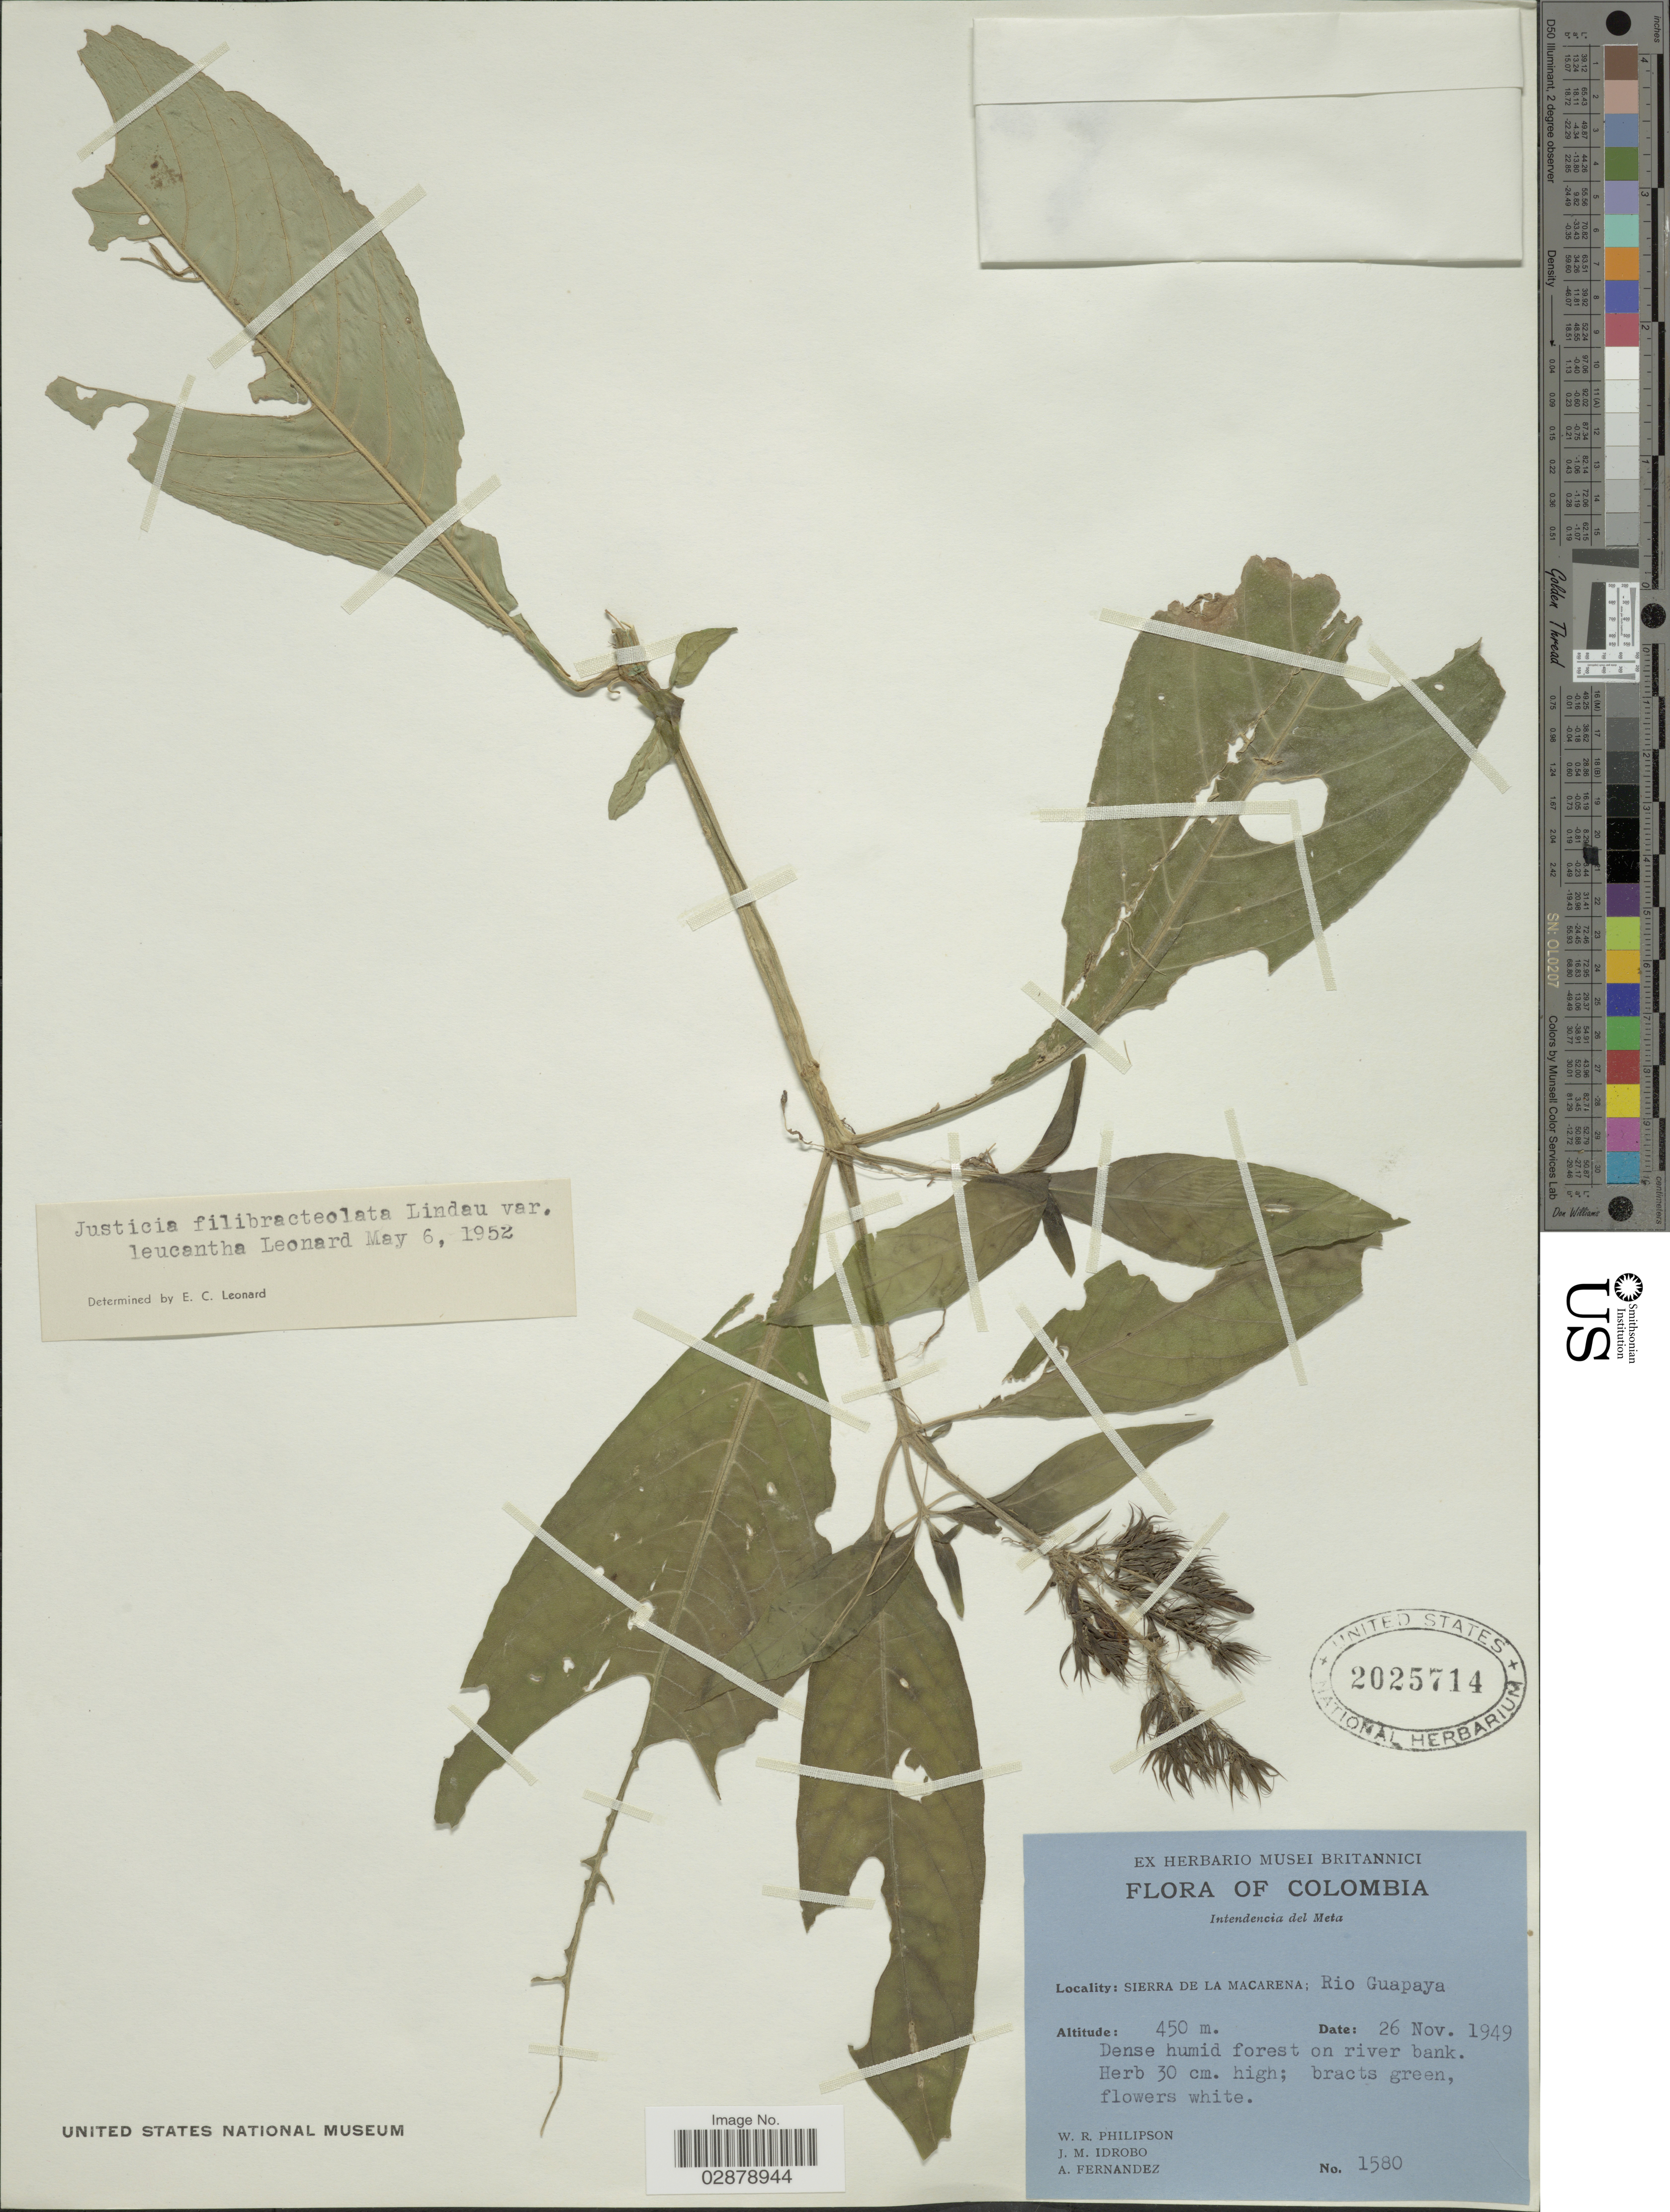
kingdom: Plantae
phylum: Tracheophyta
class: Magnoliopsida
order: Lamiales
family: Acanthaceae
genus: Justicia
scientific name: Justicia filibracteolata var. leucantha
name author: Leonard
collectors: W. R. Philipson, J. M. Idrobo & A. Fernandez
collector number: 1580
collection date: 1949-11-26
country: Colombia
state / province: Meta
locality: Intendencia del Meta. Sierra de la Macarena; Rio Guapaya.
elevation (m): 450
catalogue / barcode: US 2025714